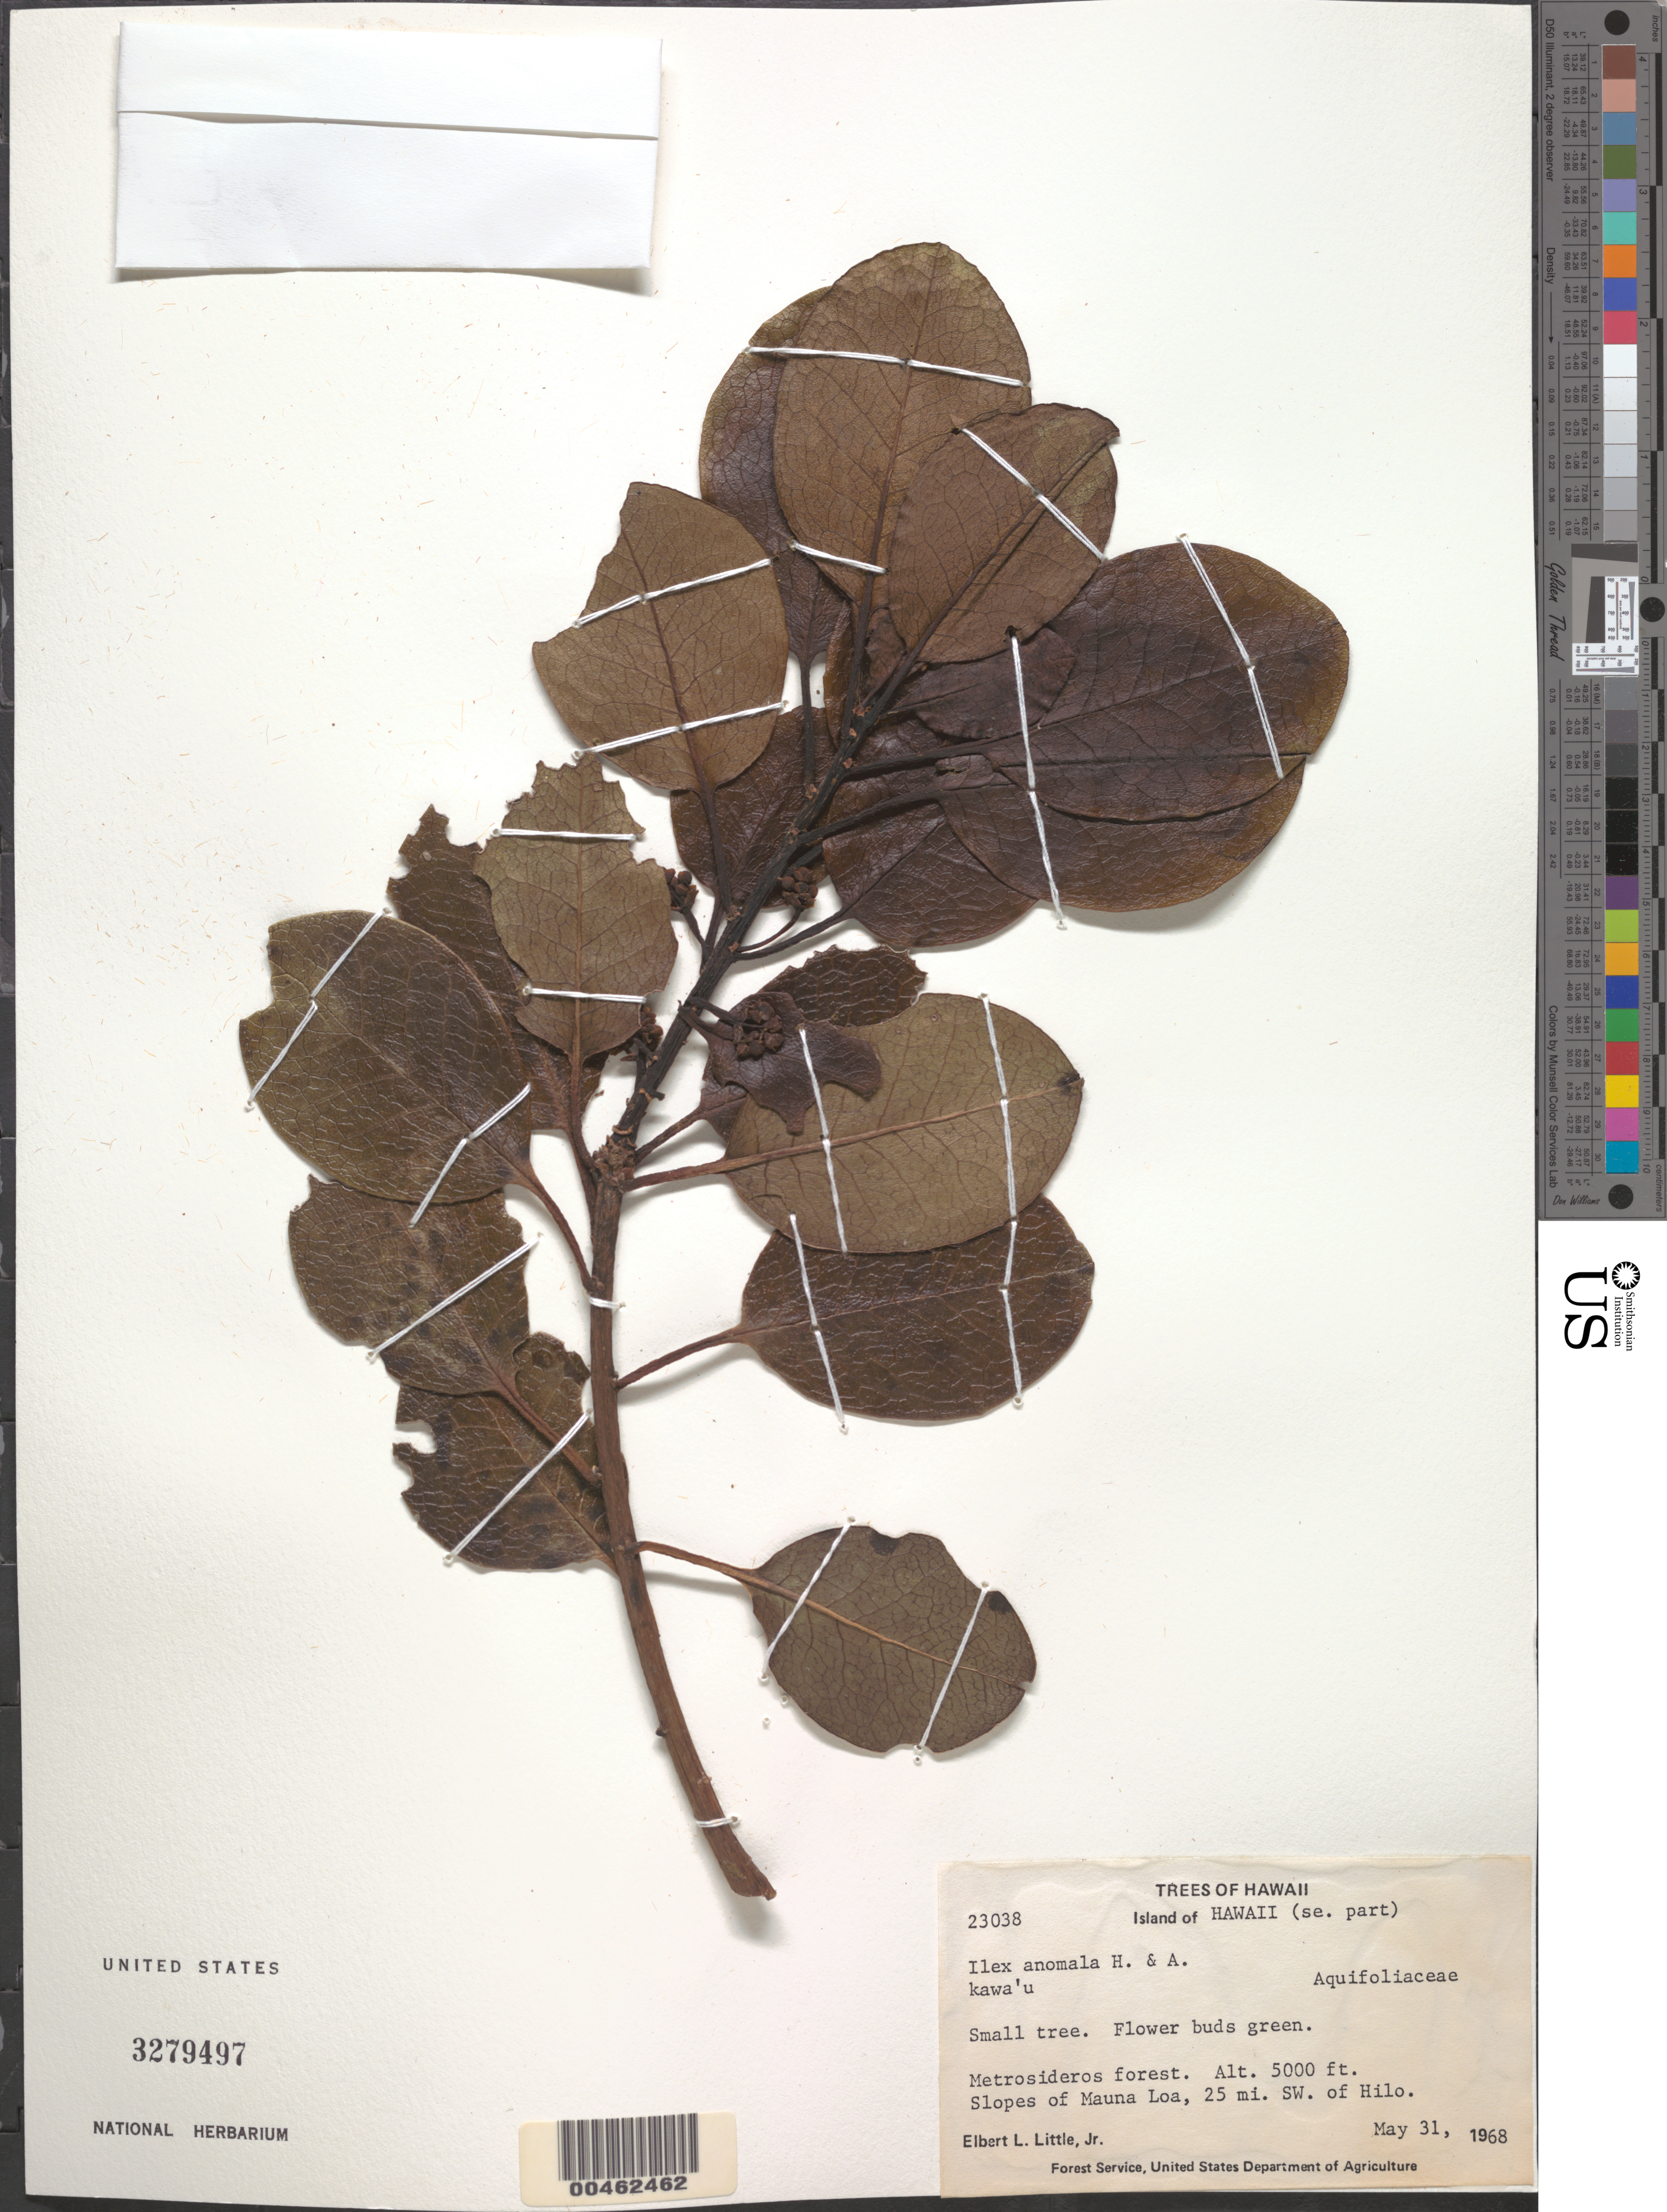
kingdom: Plantae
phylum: Tracheophyta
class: Magnoliopsida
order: Aquifoliales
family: Aquifoliaceae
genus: Ilex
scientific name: Ilex anomala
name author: Hook. & Arn.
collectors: E. L. Little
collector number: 23038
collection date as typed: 31 May 1968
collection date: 1968-05-31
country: United States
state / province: Hawaii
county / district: Hawaii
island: Hawaii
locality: SE part of Hawaii, slopes of Mauna Loa, 25 mi SW of Hilo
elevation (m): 1524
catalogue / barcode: US 3279497